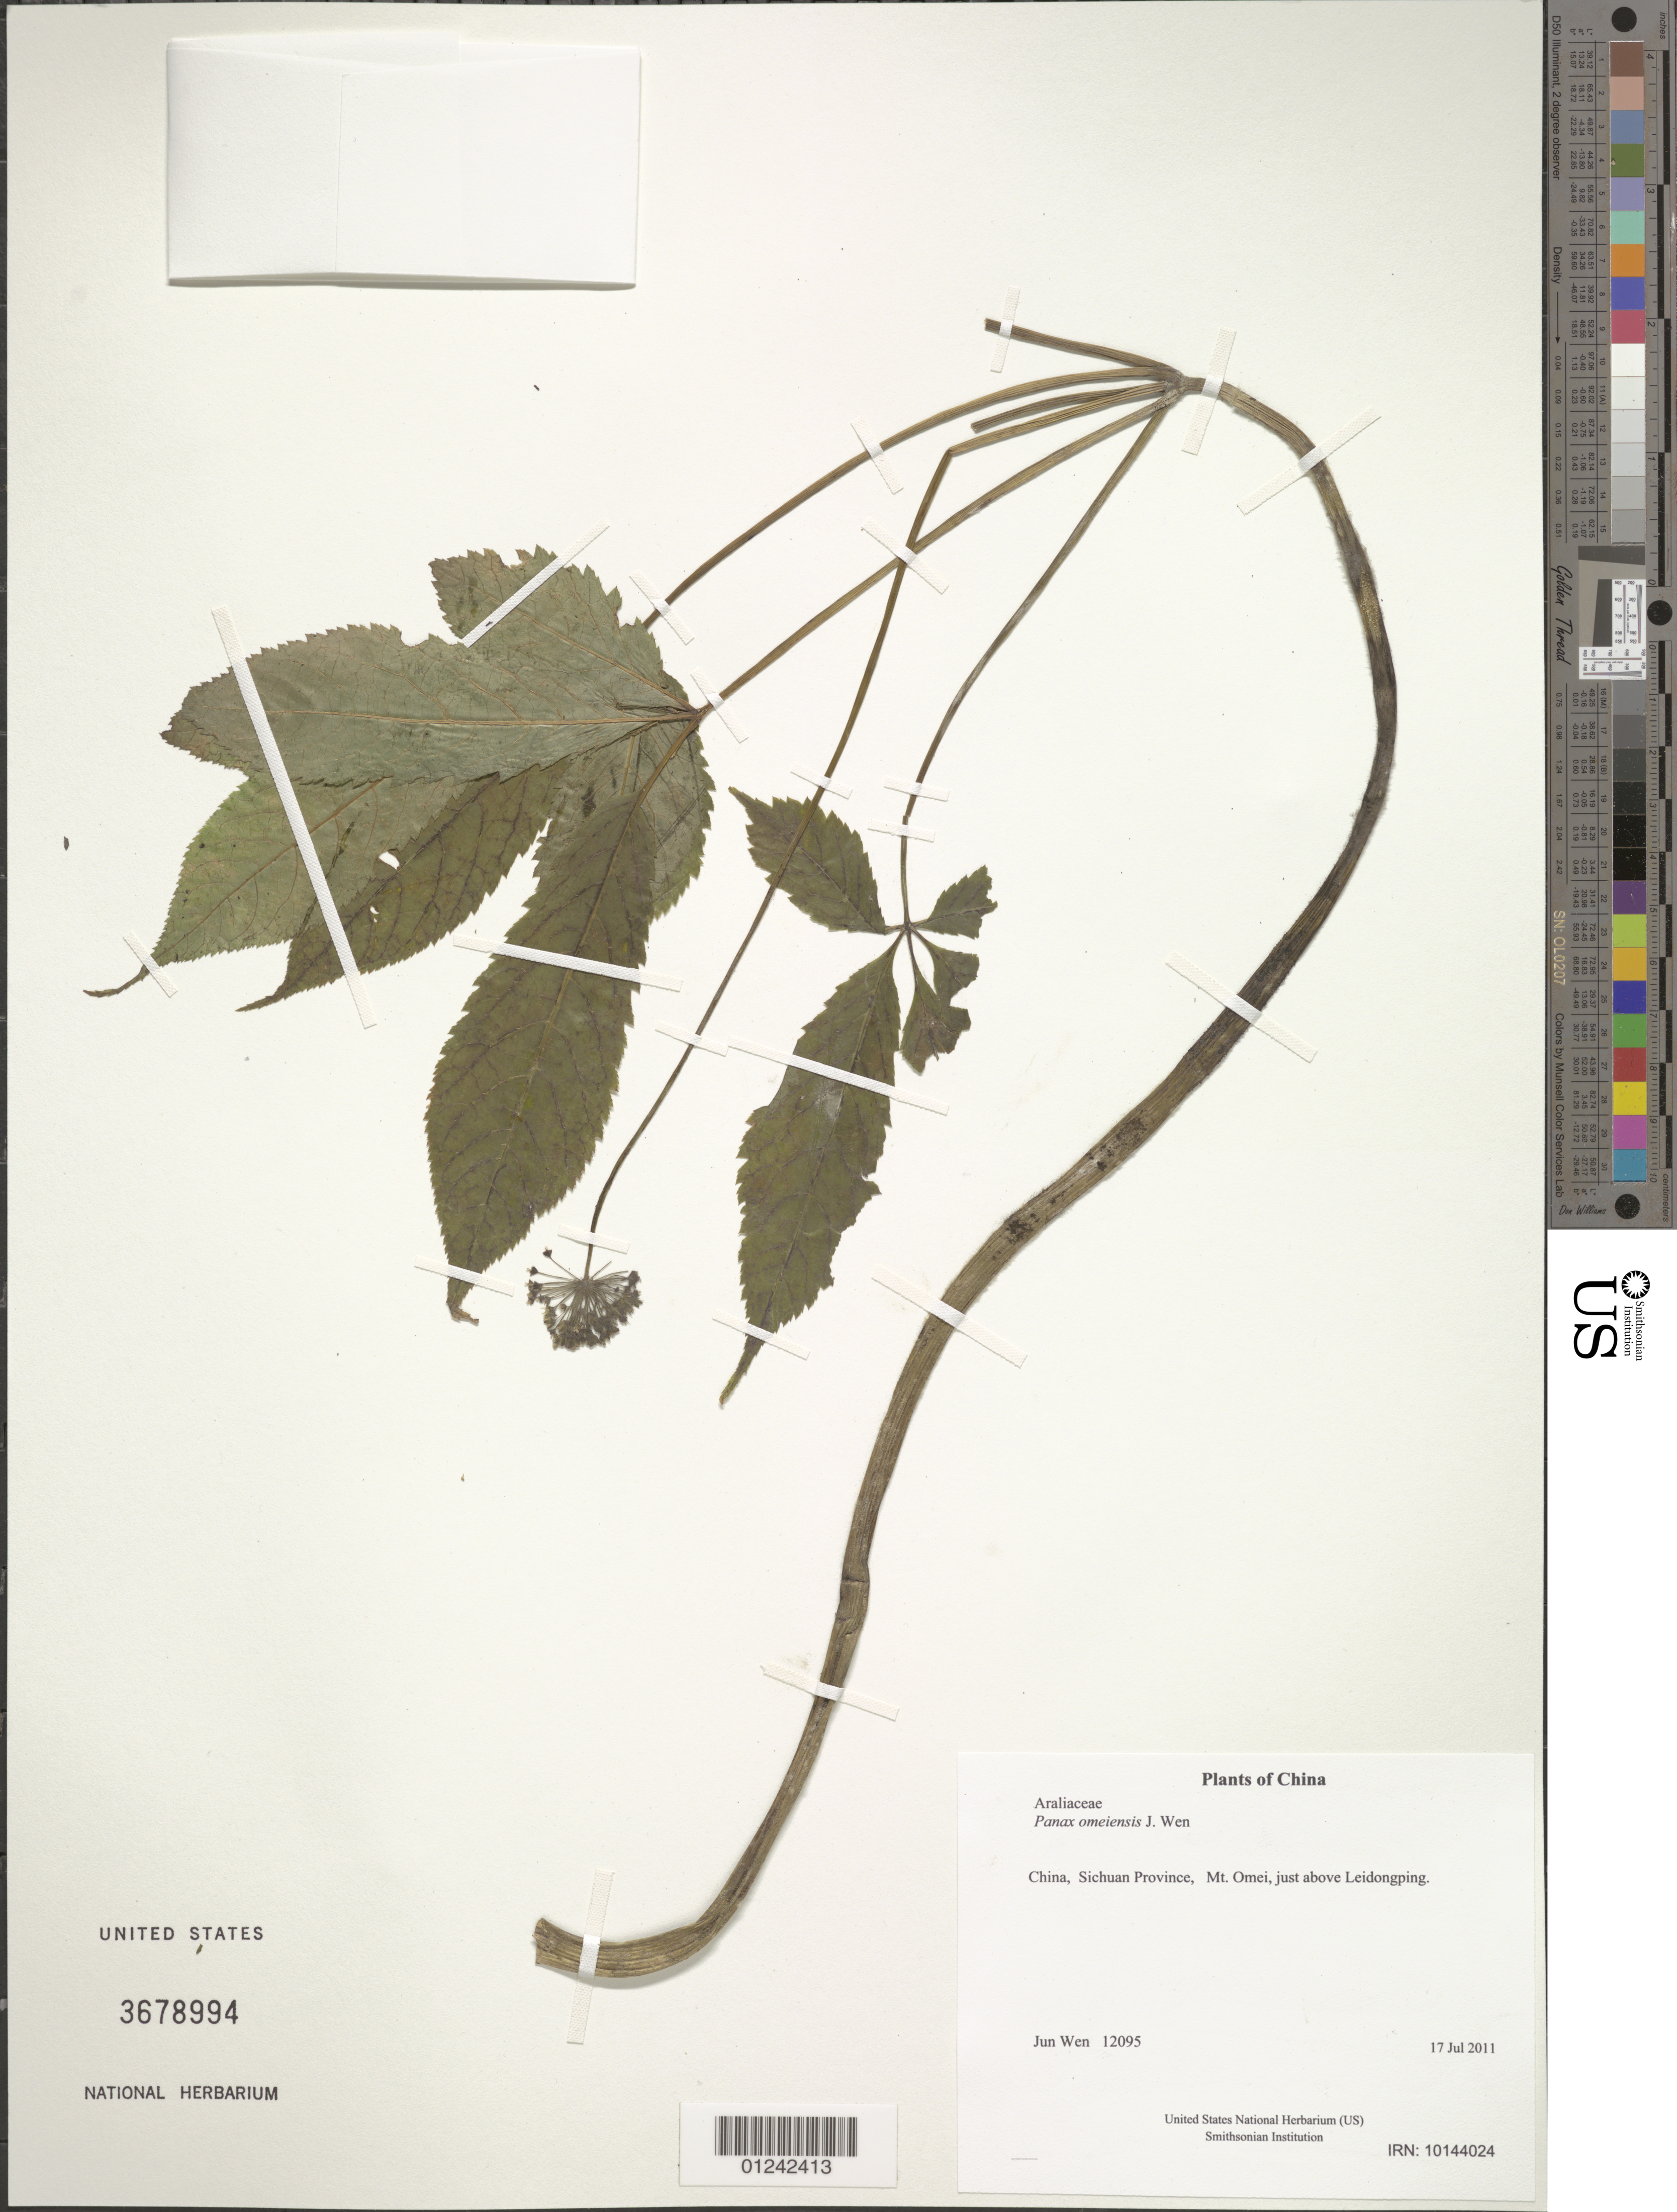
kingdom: Plantae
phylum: Tracheophyta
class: Magnoliopsida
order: Apiales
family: Araliaceae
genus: Panax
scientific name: Panax omeiensis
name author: J. Wen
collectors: J. Wen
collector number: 12095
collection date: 2011-07-17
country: China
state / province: Sichuan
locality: Mt. Omei, just above Leidongping.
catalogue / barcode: US 3678994